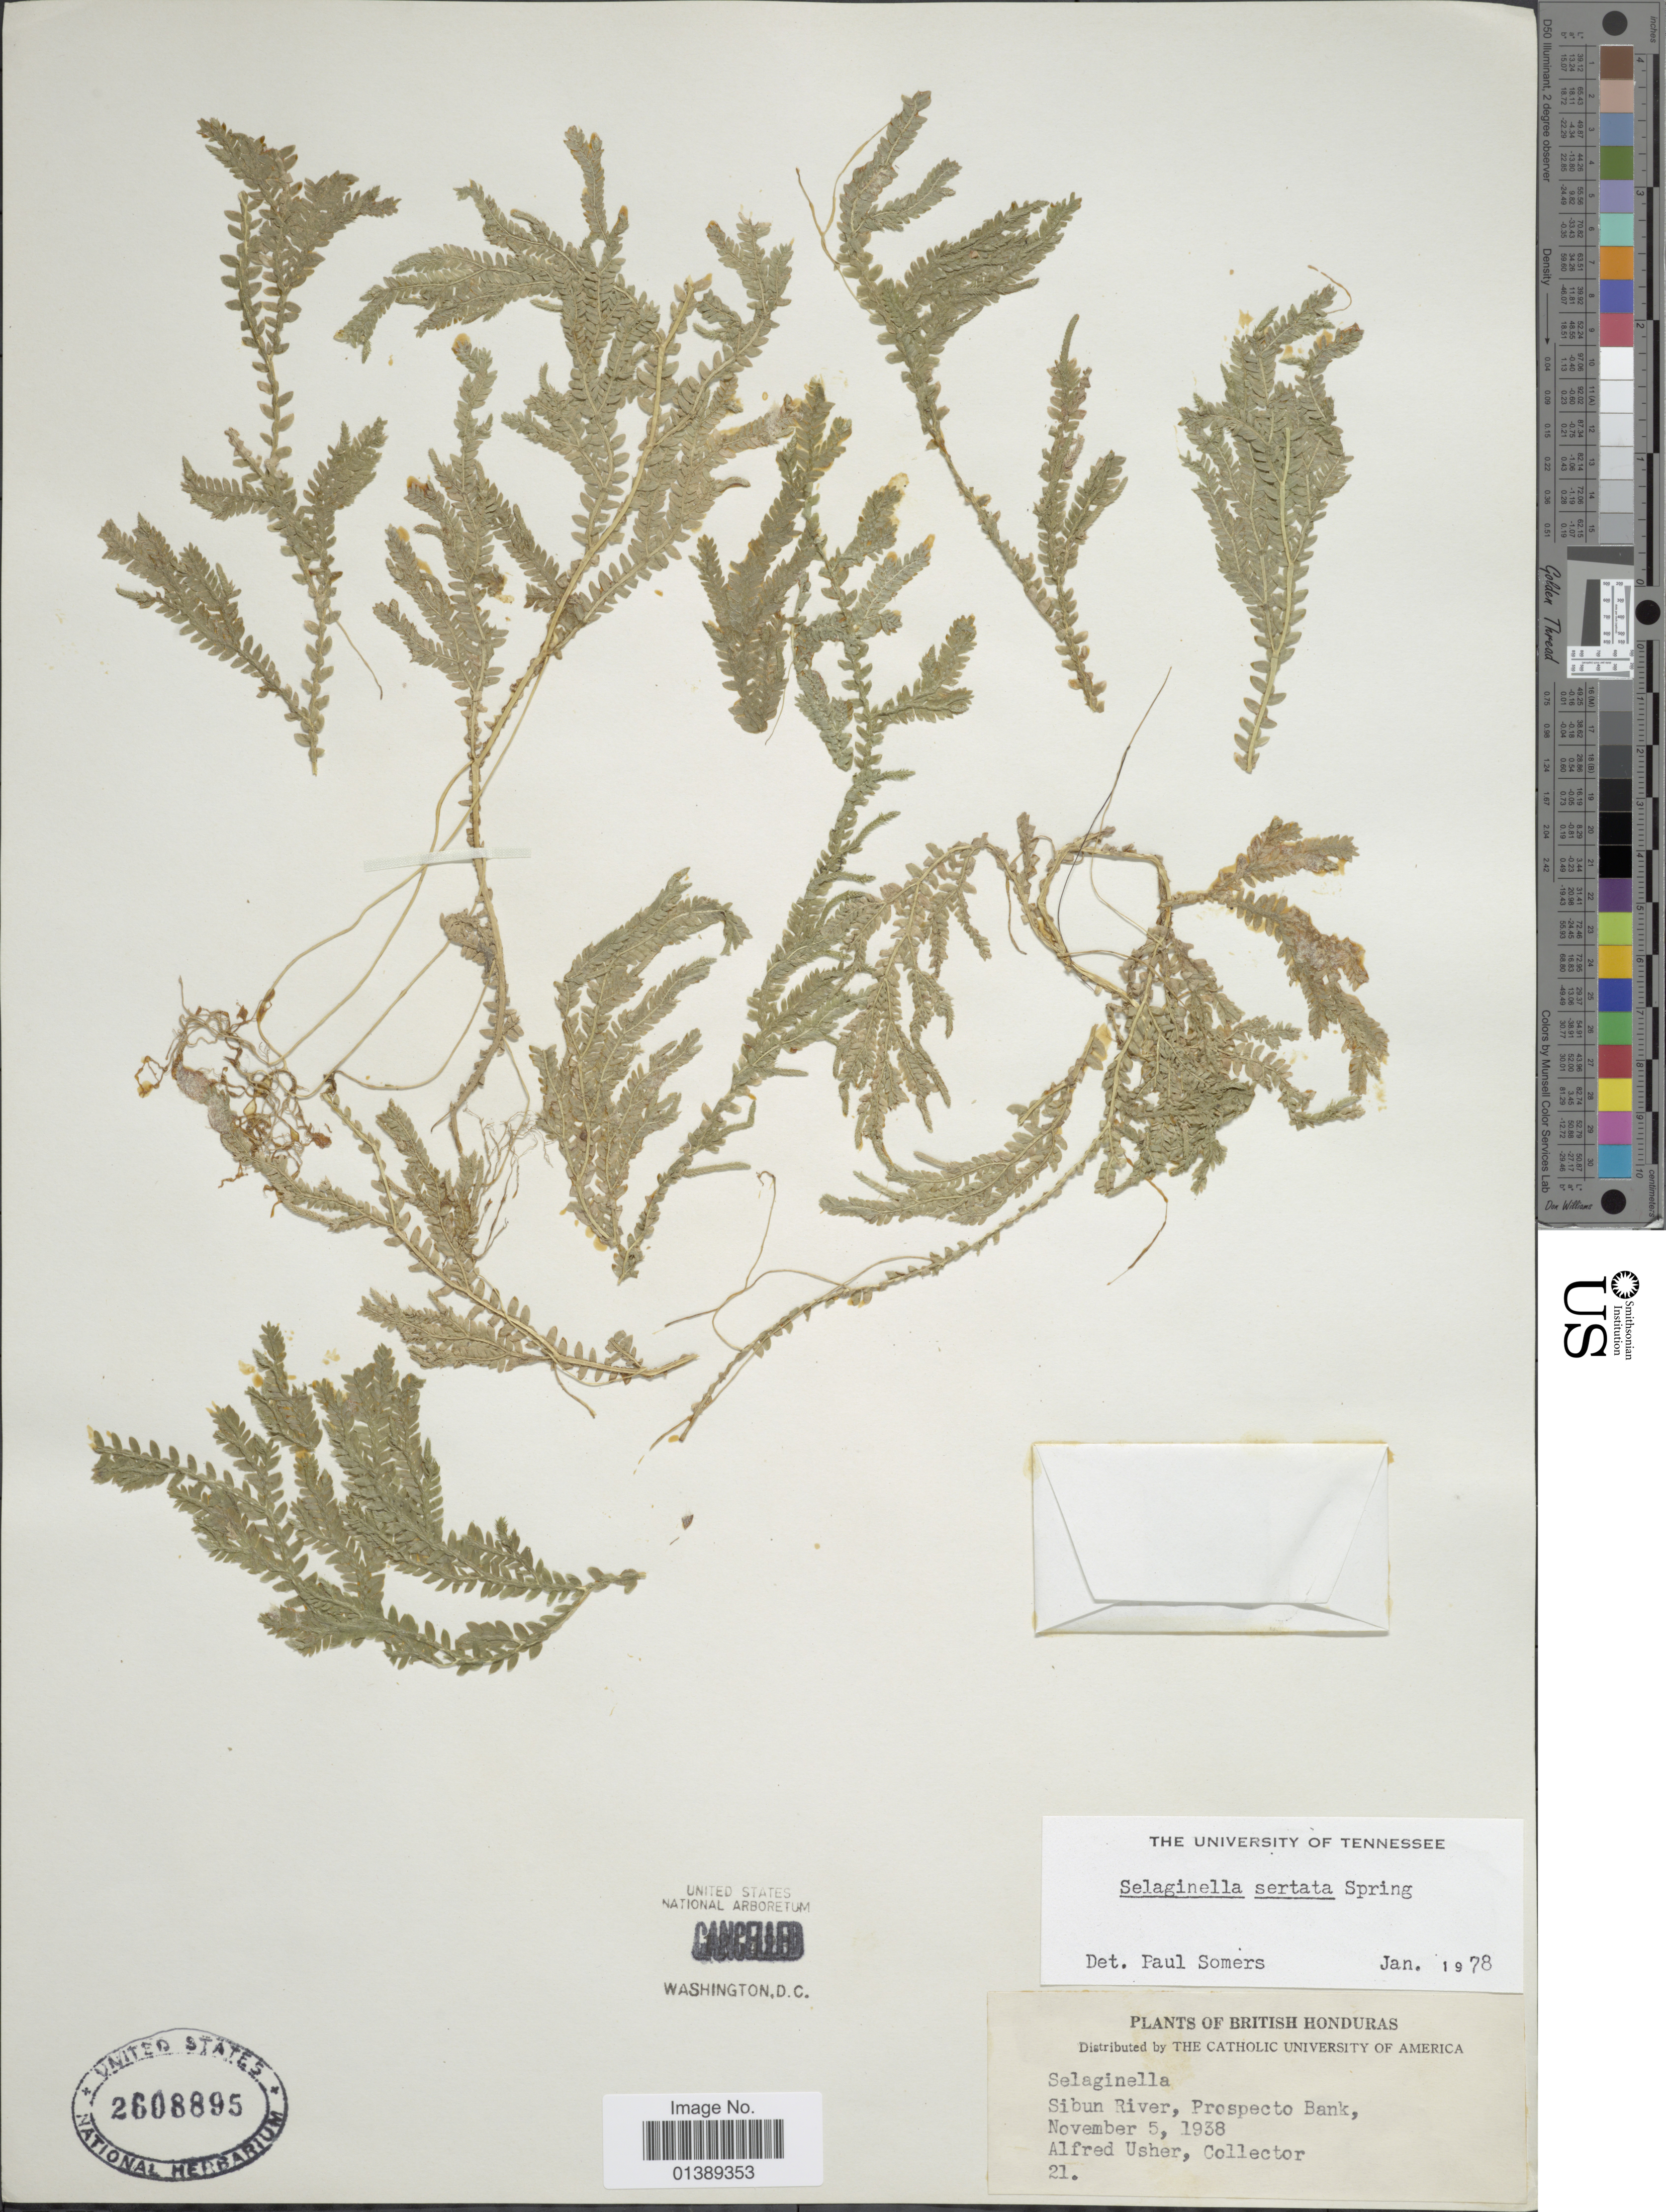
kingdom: Plantae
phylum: Tracheophyta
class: Lycopodiopsida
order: Selaginellales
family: Selaginellaceae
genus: Selaginella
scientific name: Selaginella sertata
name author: Spring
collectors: A. Usher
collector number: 21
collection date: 1938-11-05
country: Belize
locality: British Honduras, Sibun River, Prospecto Bank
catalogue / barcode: US 2608895